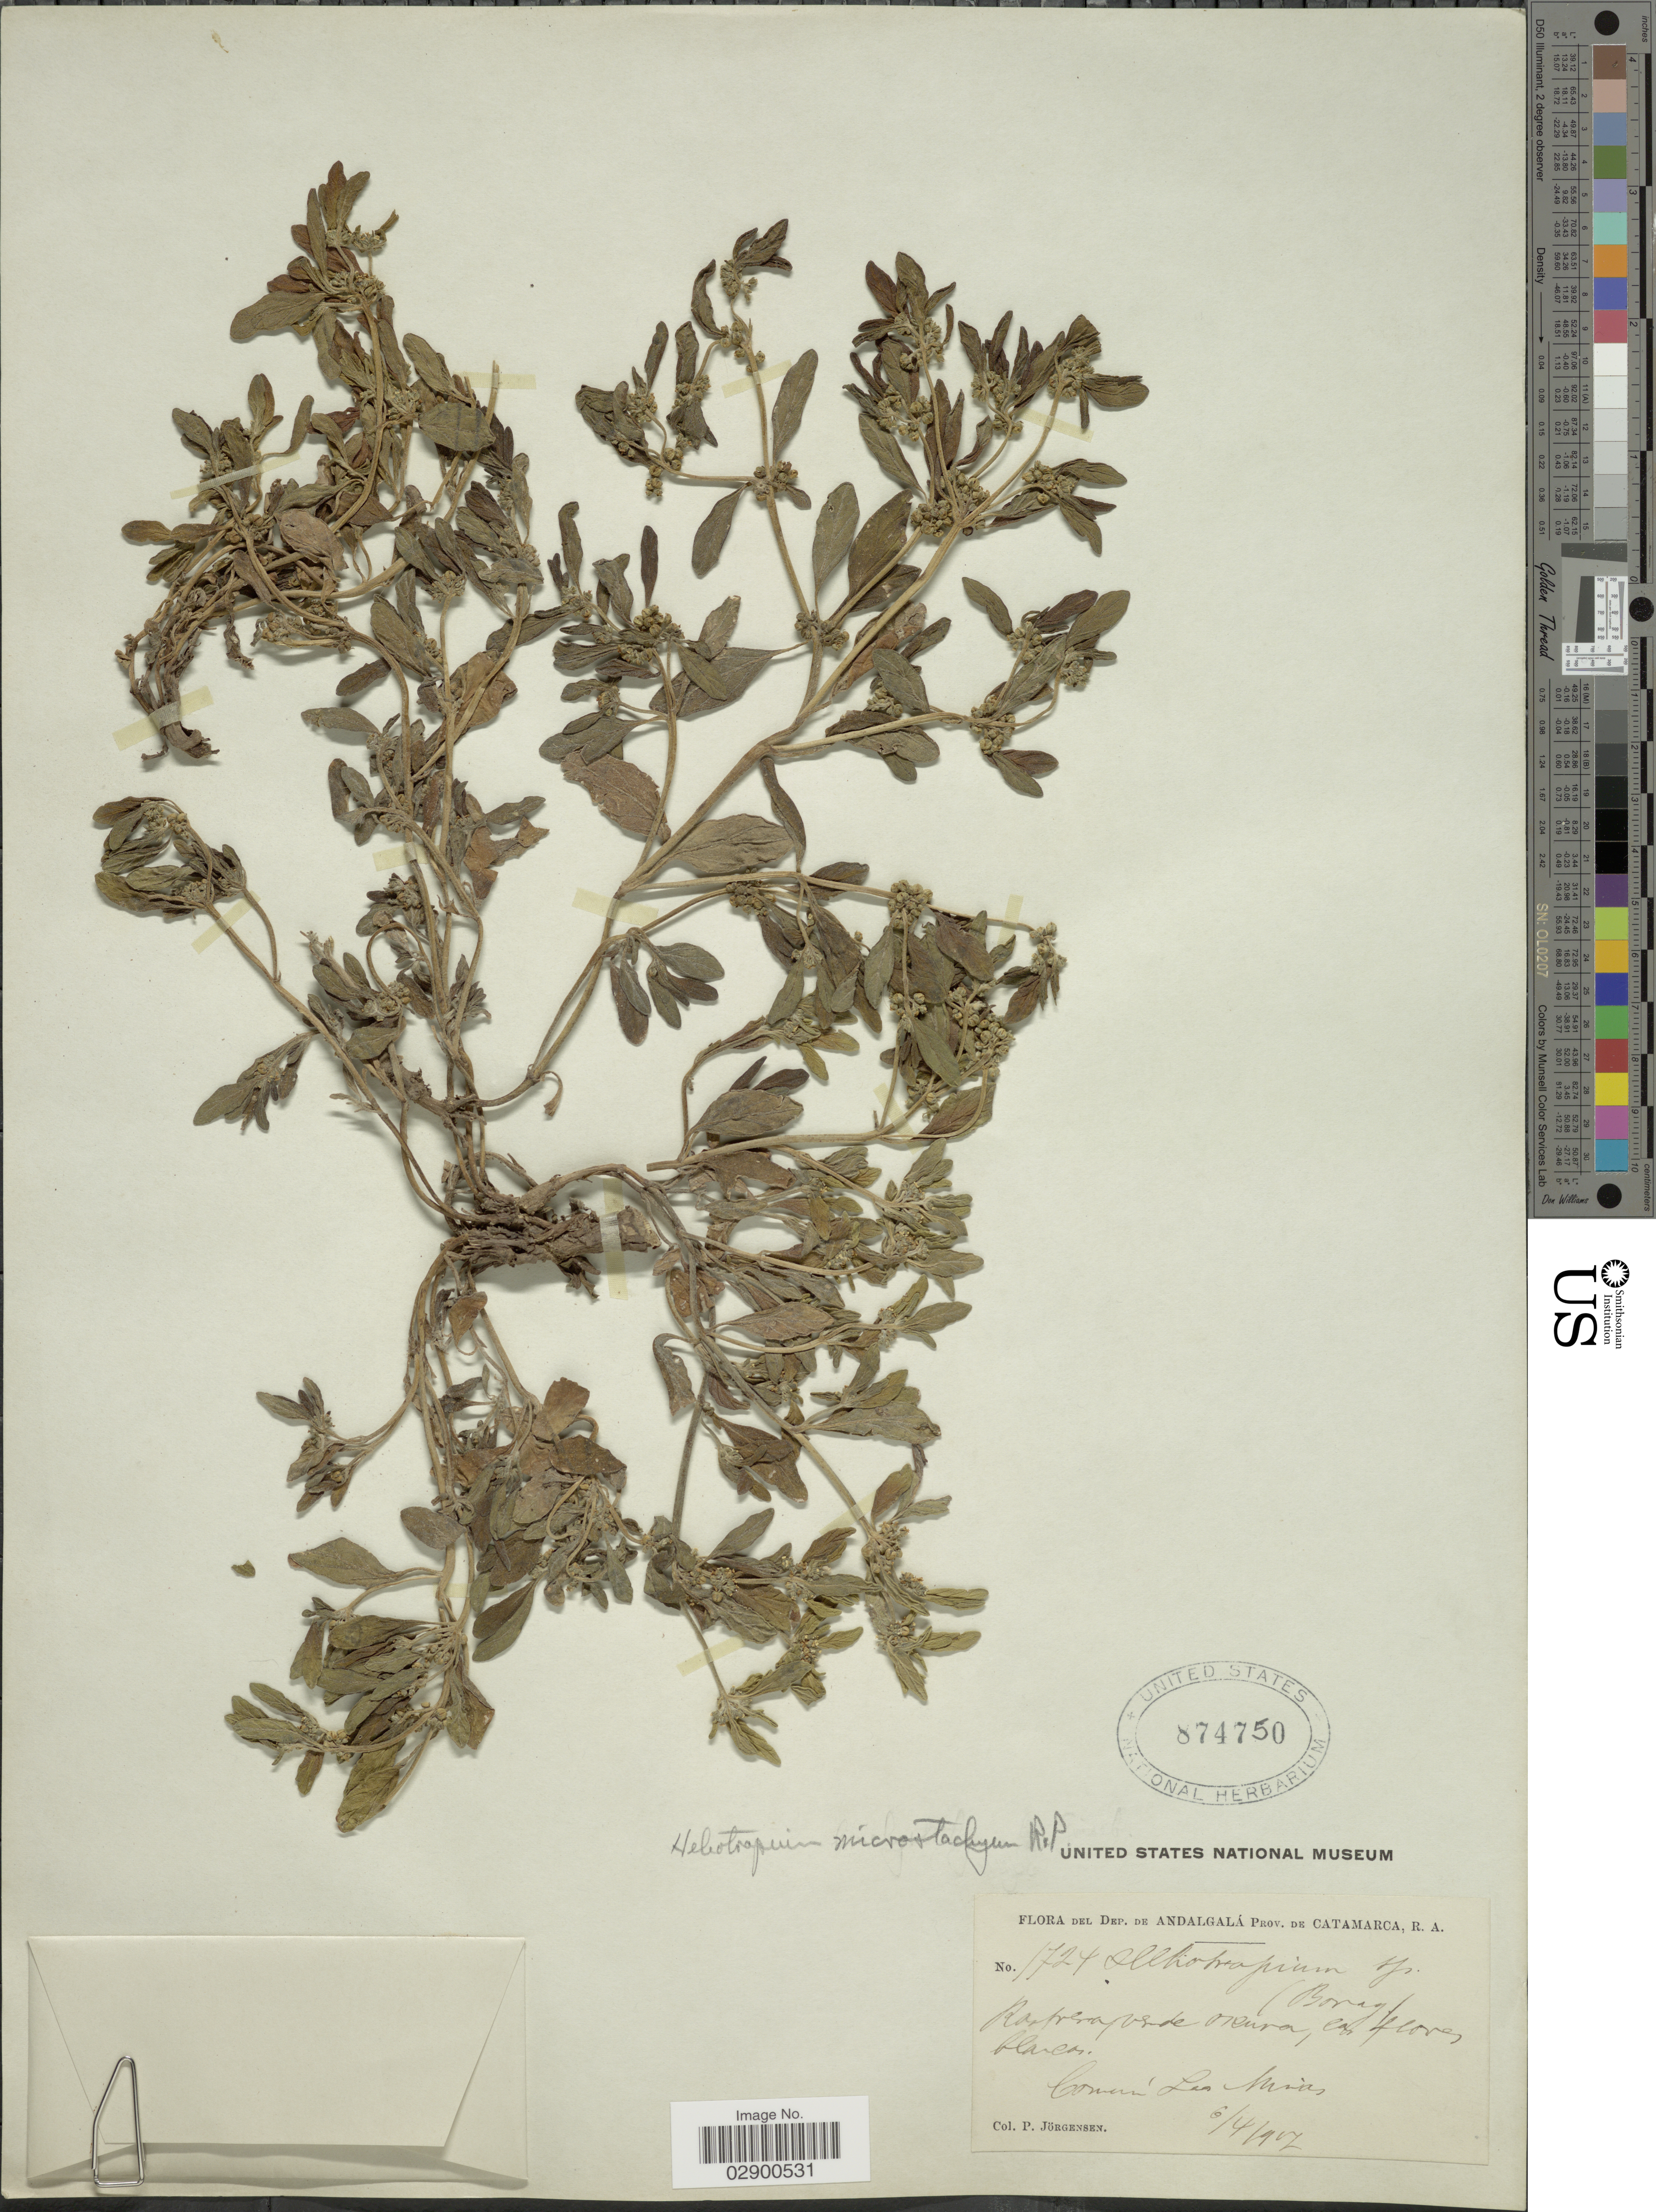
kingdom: Plantae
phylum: Tracheophyta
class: Magnoliopsida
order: Boraginales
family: Heliotropiaceae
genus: Heliotropium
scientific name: Heliotropium microstachyum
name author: Ruiz & Pav.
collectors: P. Jörgensen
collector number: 1724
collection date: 1907-04-06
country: Argentina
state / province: Catamarca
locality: Dep. de Andalgalá, Comán Las Minas.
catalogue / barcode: US 874750